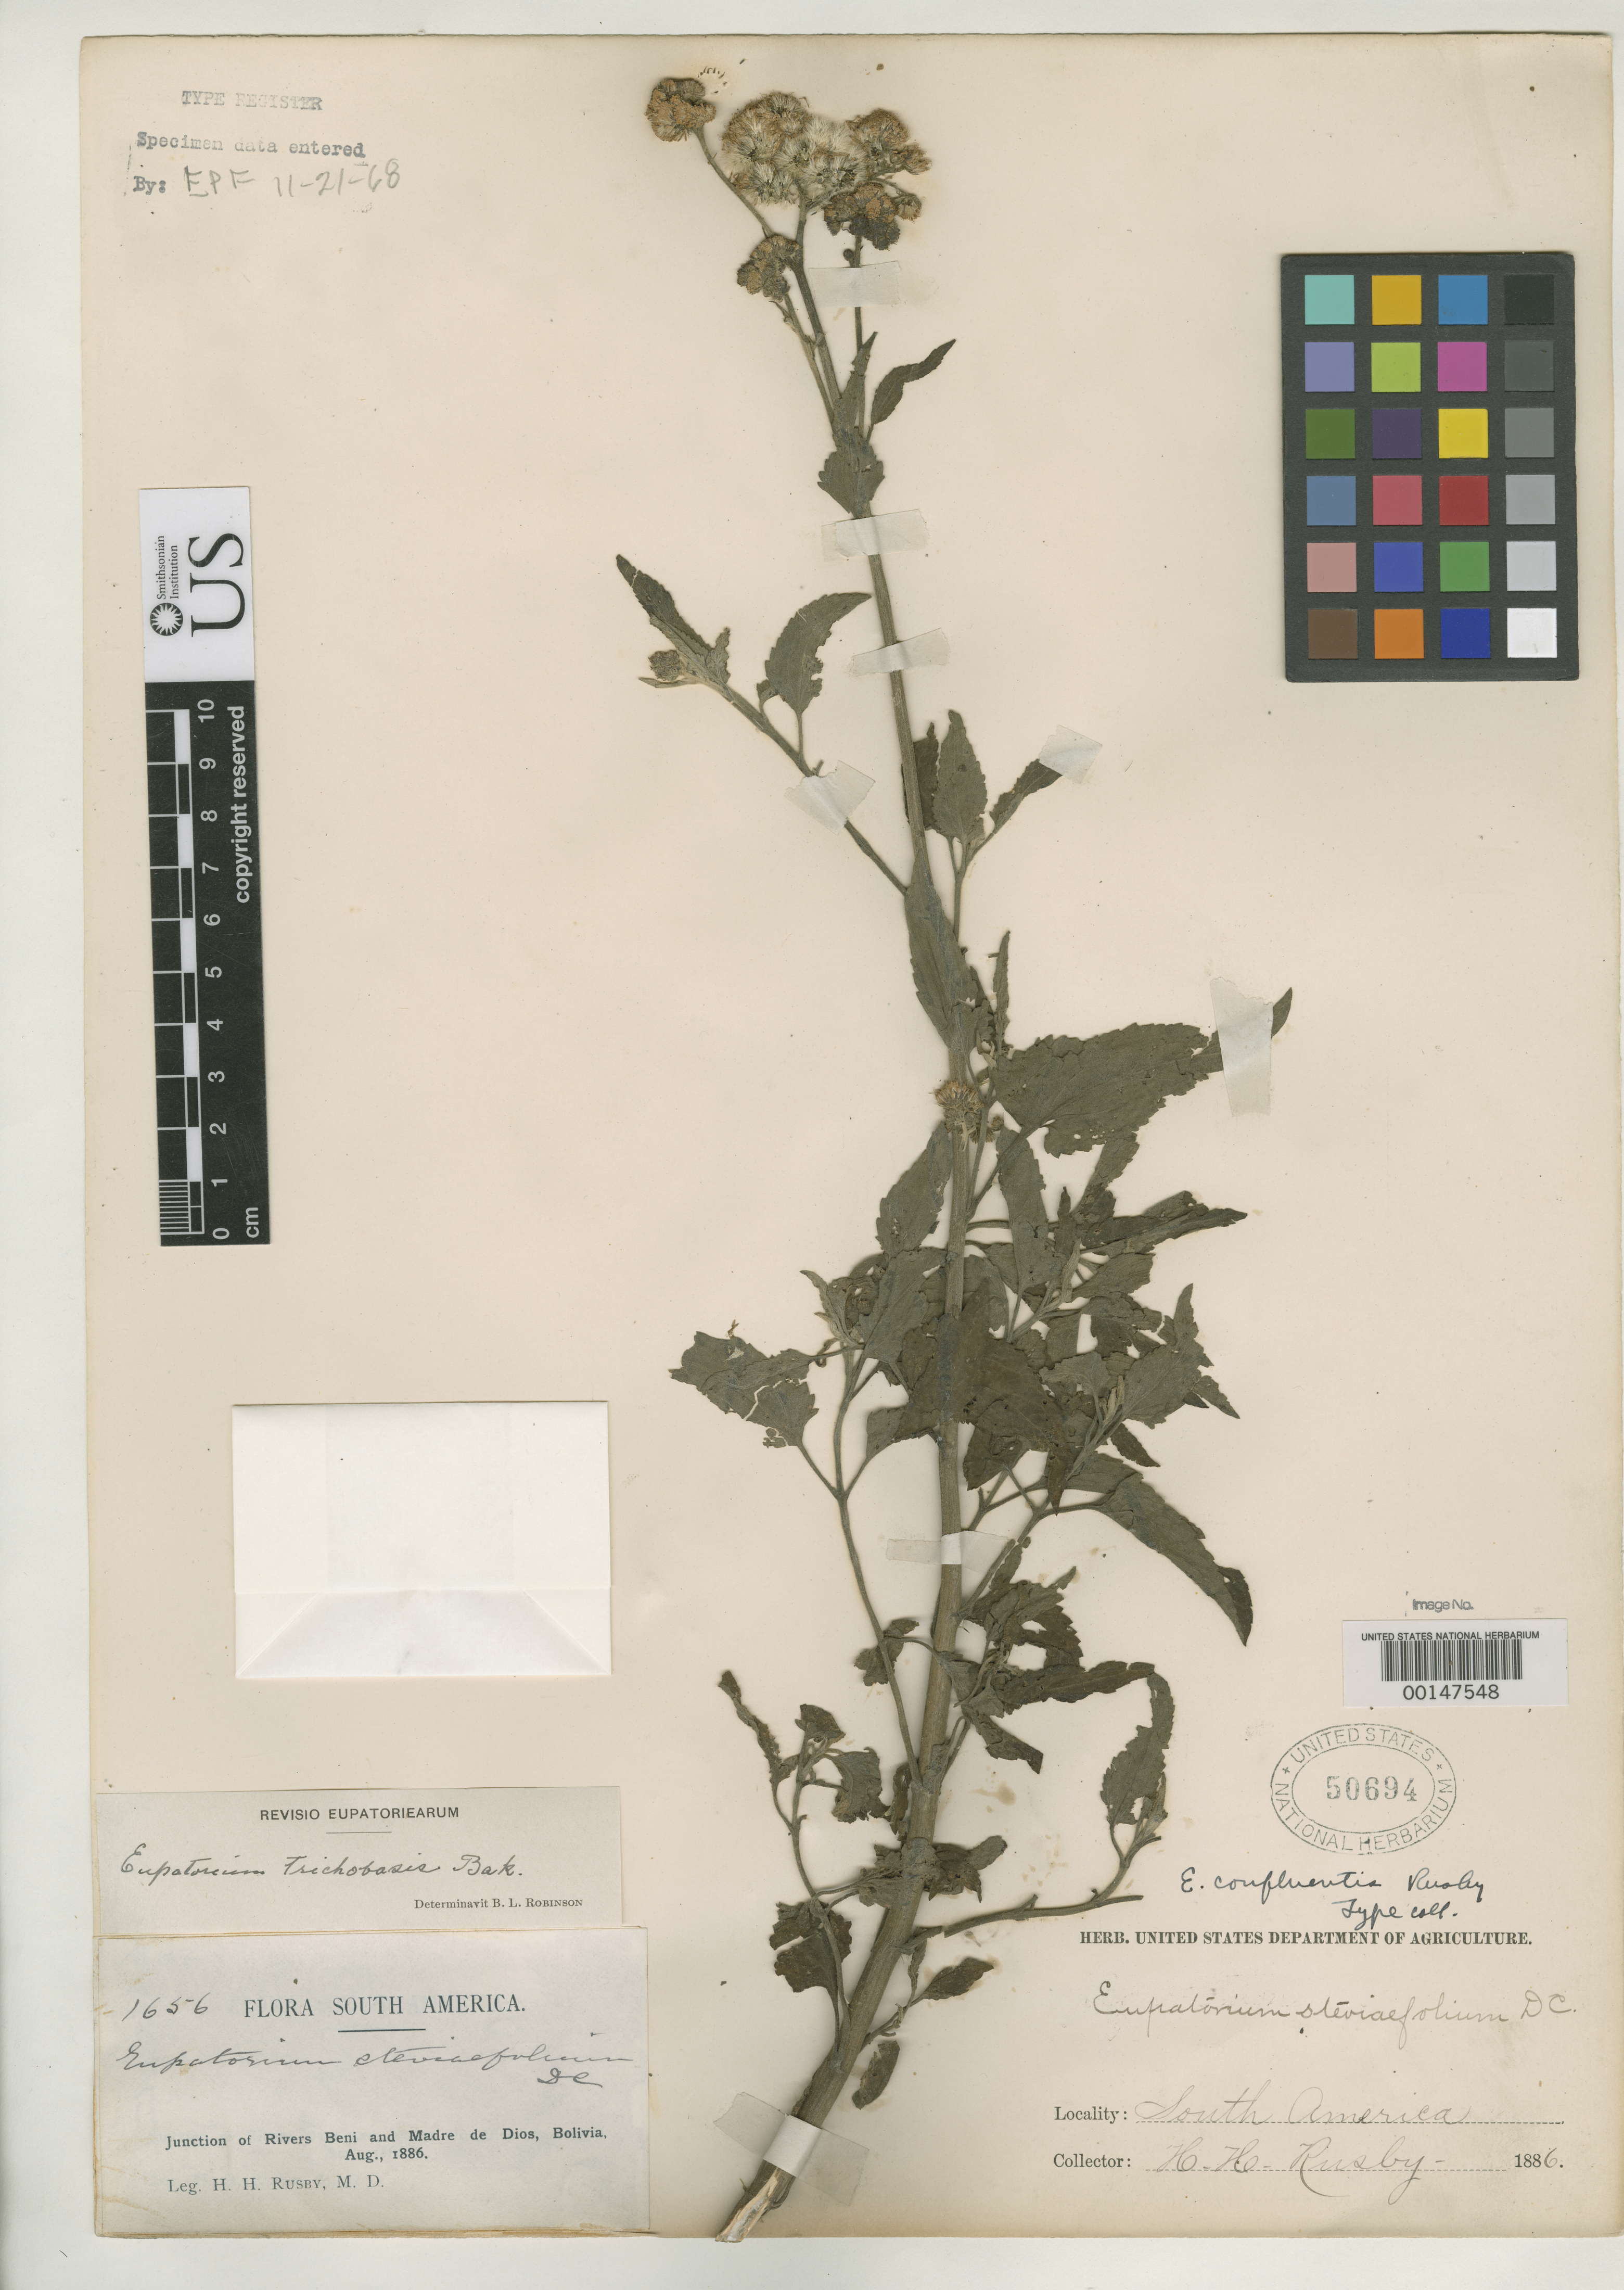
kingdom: Plantae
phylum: Tracheophyta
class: Magnoliopsida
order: Asterales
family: Asteraceae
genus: Eupatorium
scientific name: Eupatorium confluentis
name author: B.L. Rob.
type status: Isotype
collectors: H. H. Rusby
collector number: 1656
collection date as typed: Aug., 1886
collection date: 1886-08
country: Bolivia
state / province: Beni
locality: Junction of Rivers Beni and Madre de Dios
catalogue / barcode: US 50694